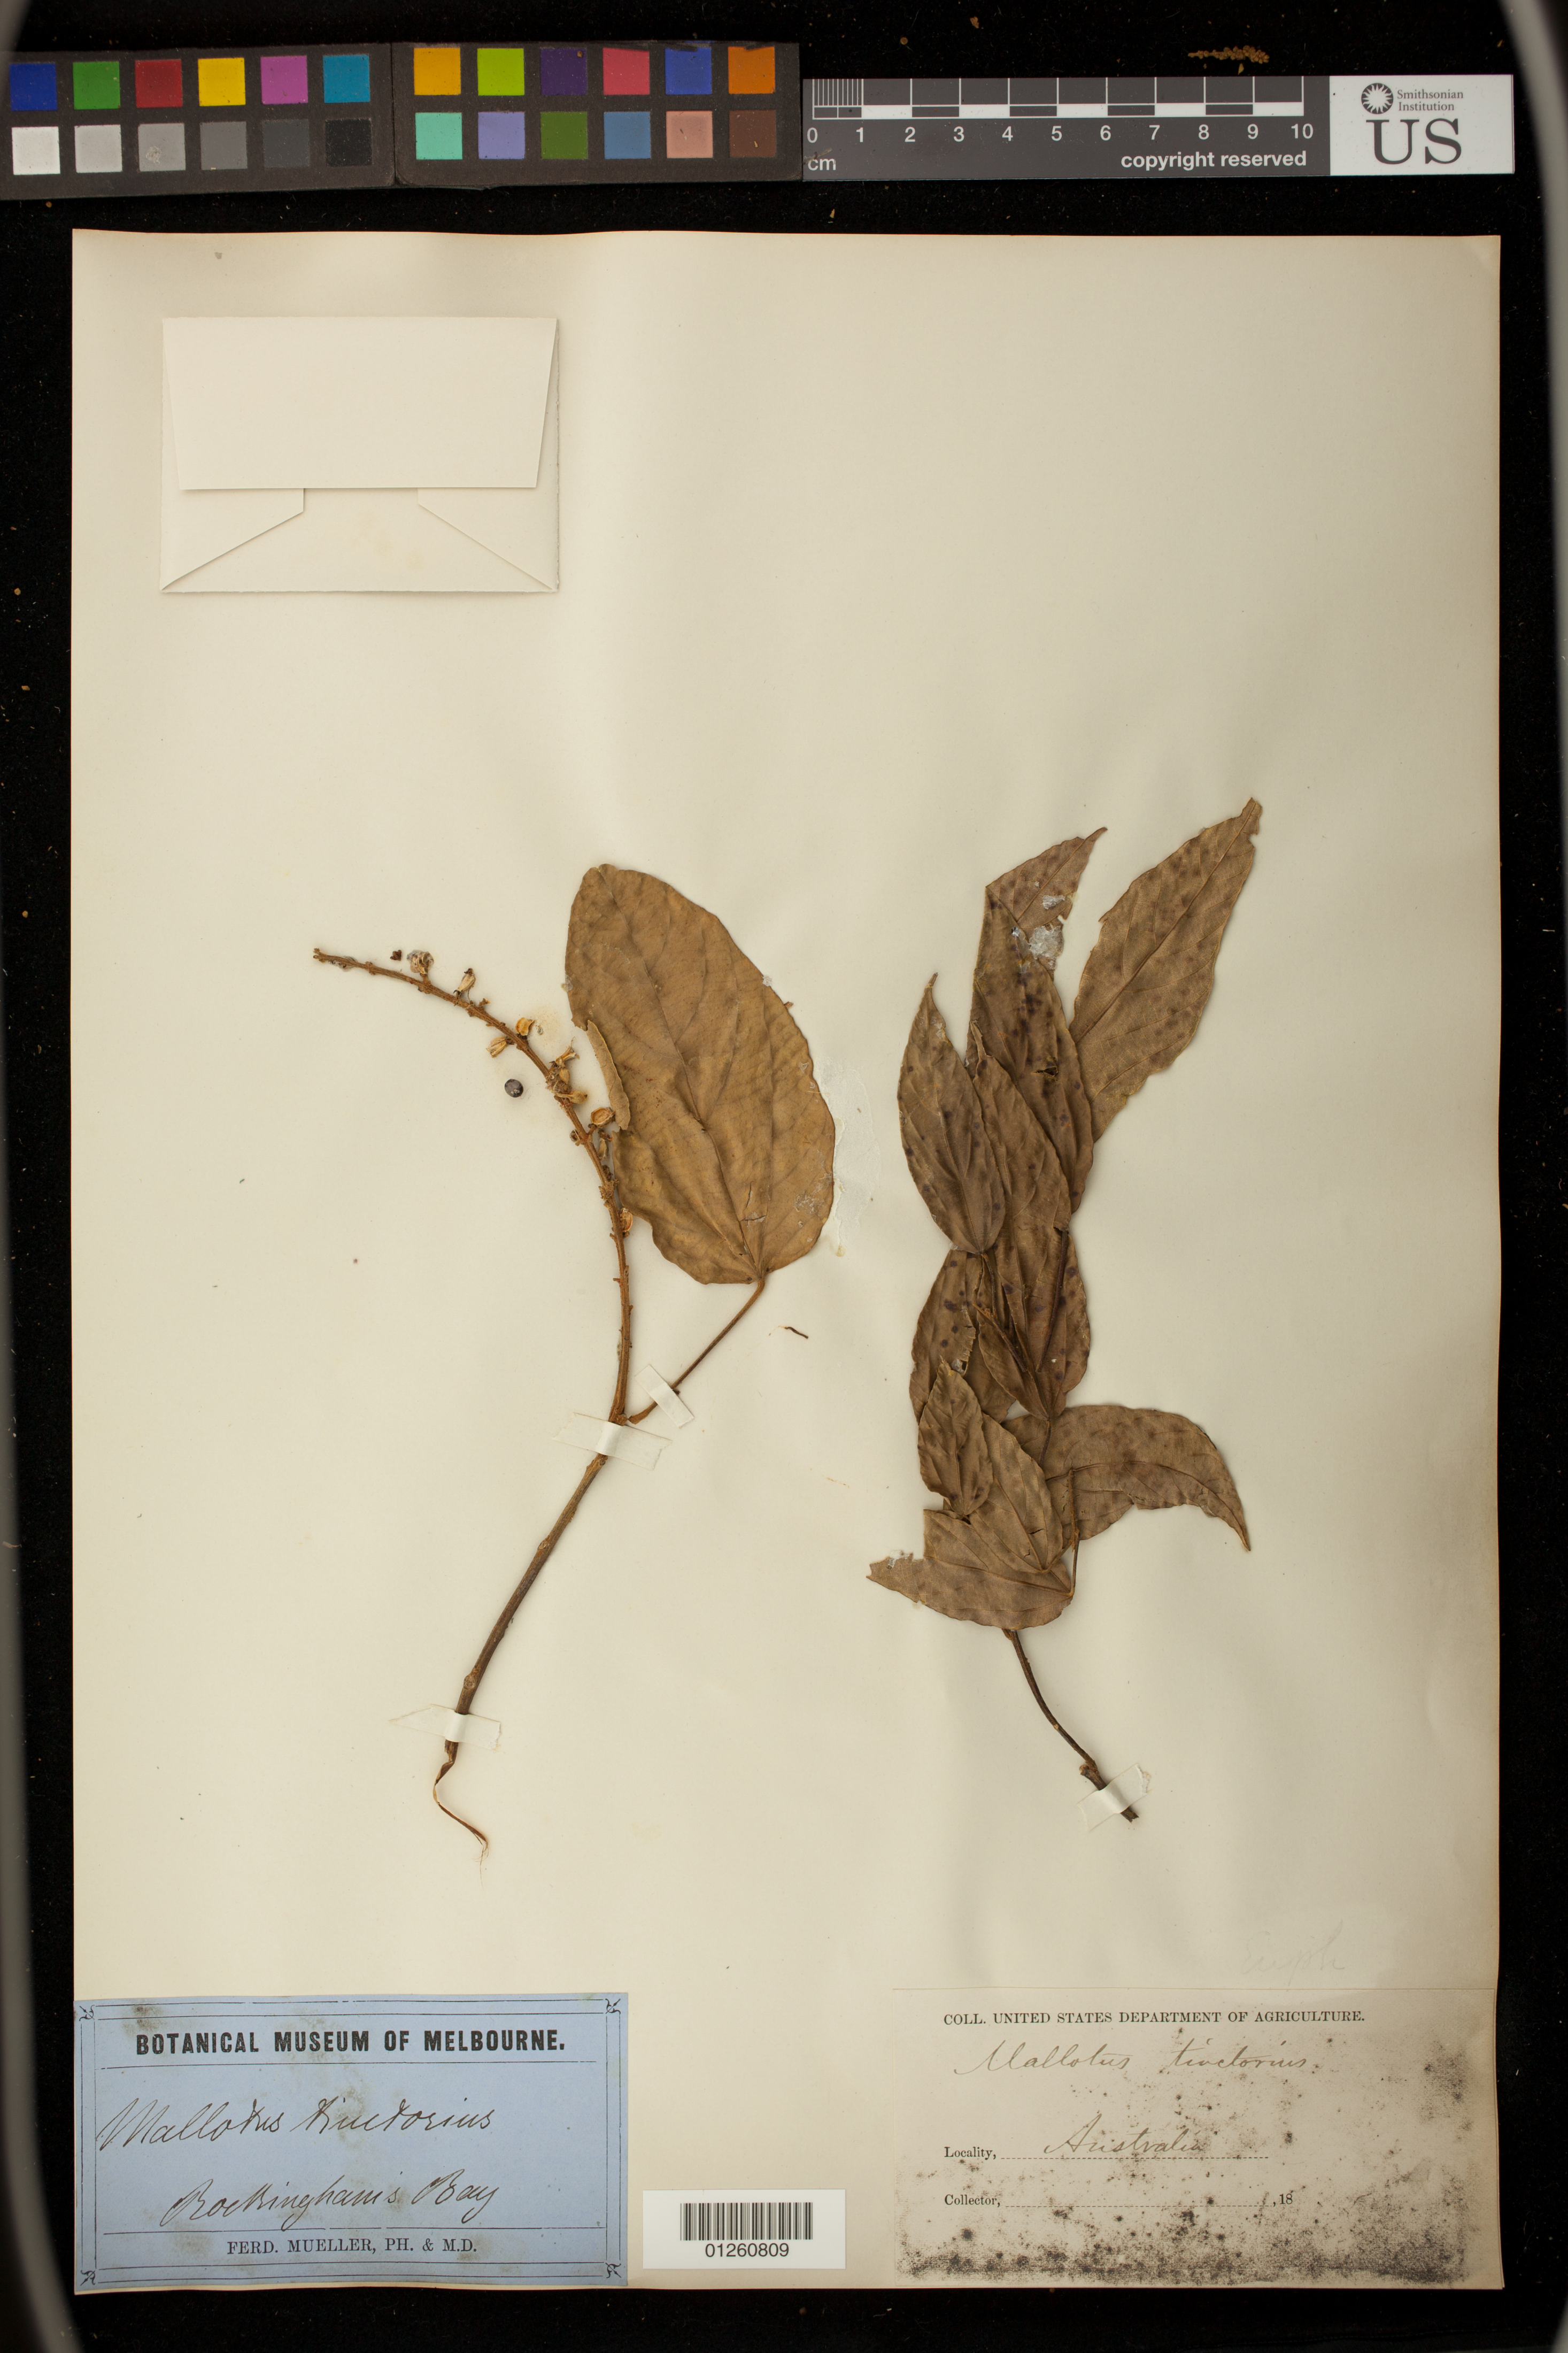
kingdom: Plantae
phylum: Tracheophyta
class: Magnoliopsida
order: Malpighiales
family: Euphorbiaceae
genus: Mallotus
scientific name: Mallotus tinctorius ined.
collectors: F. Mueller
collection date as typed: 18--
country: Australia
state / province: Queensland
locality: Rockingam's Bay